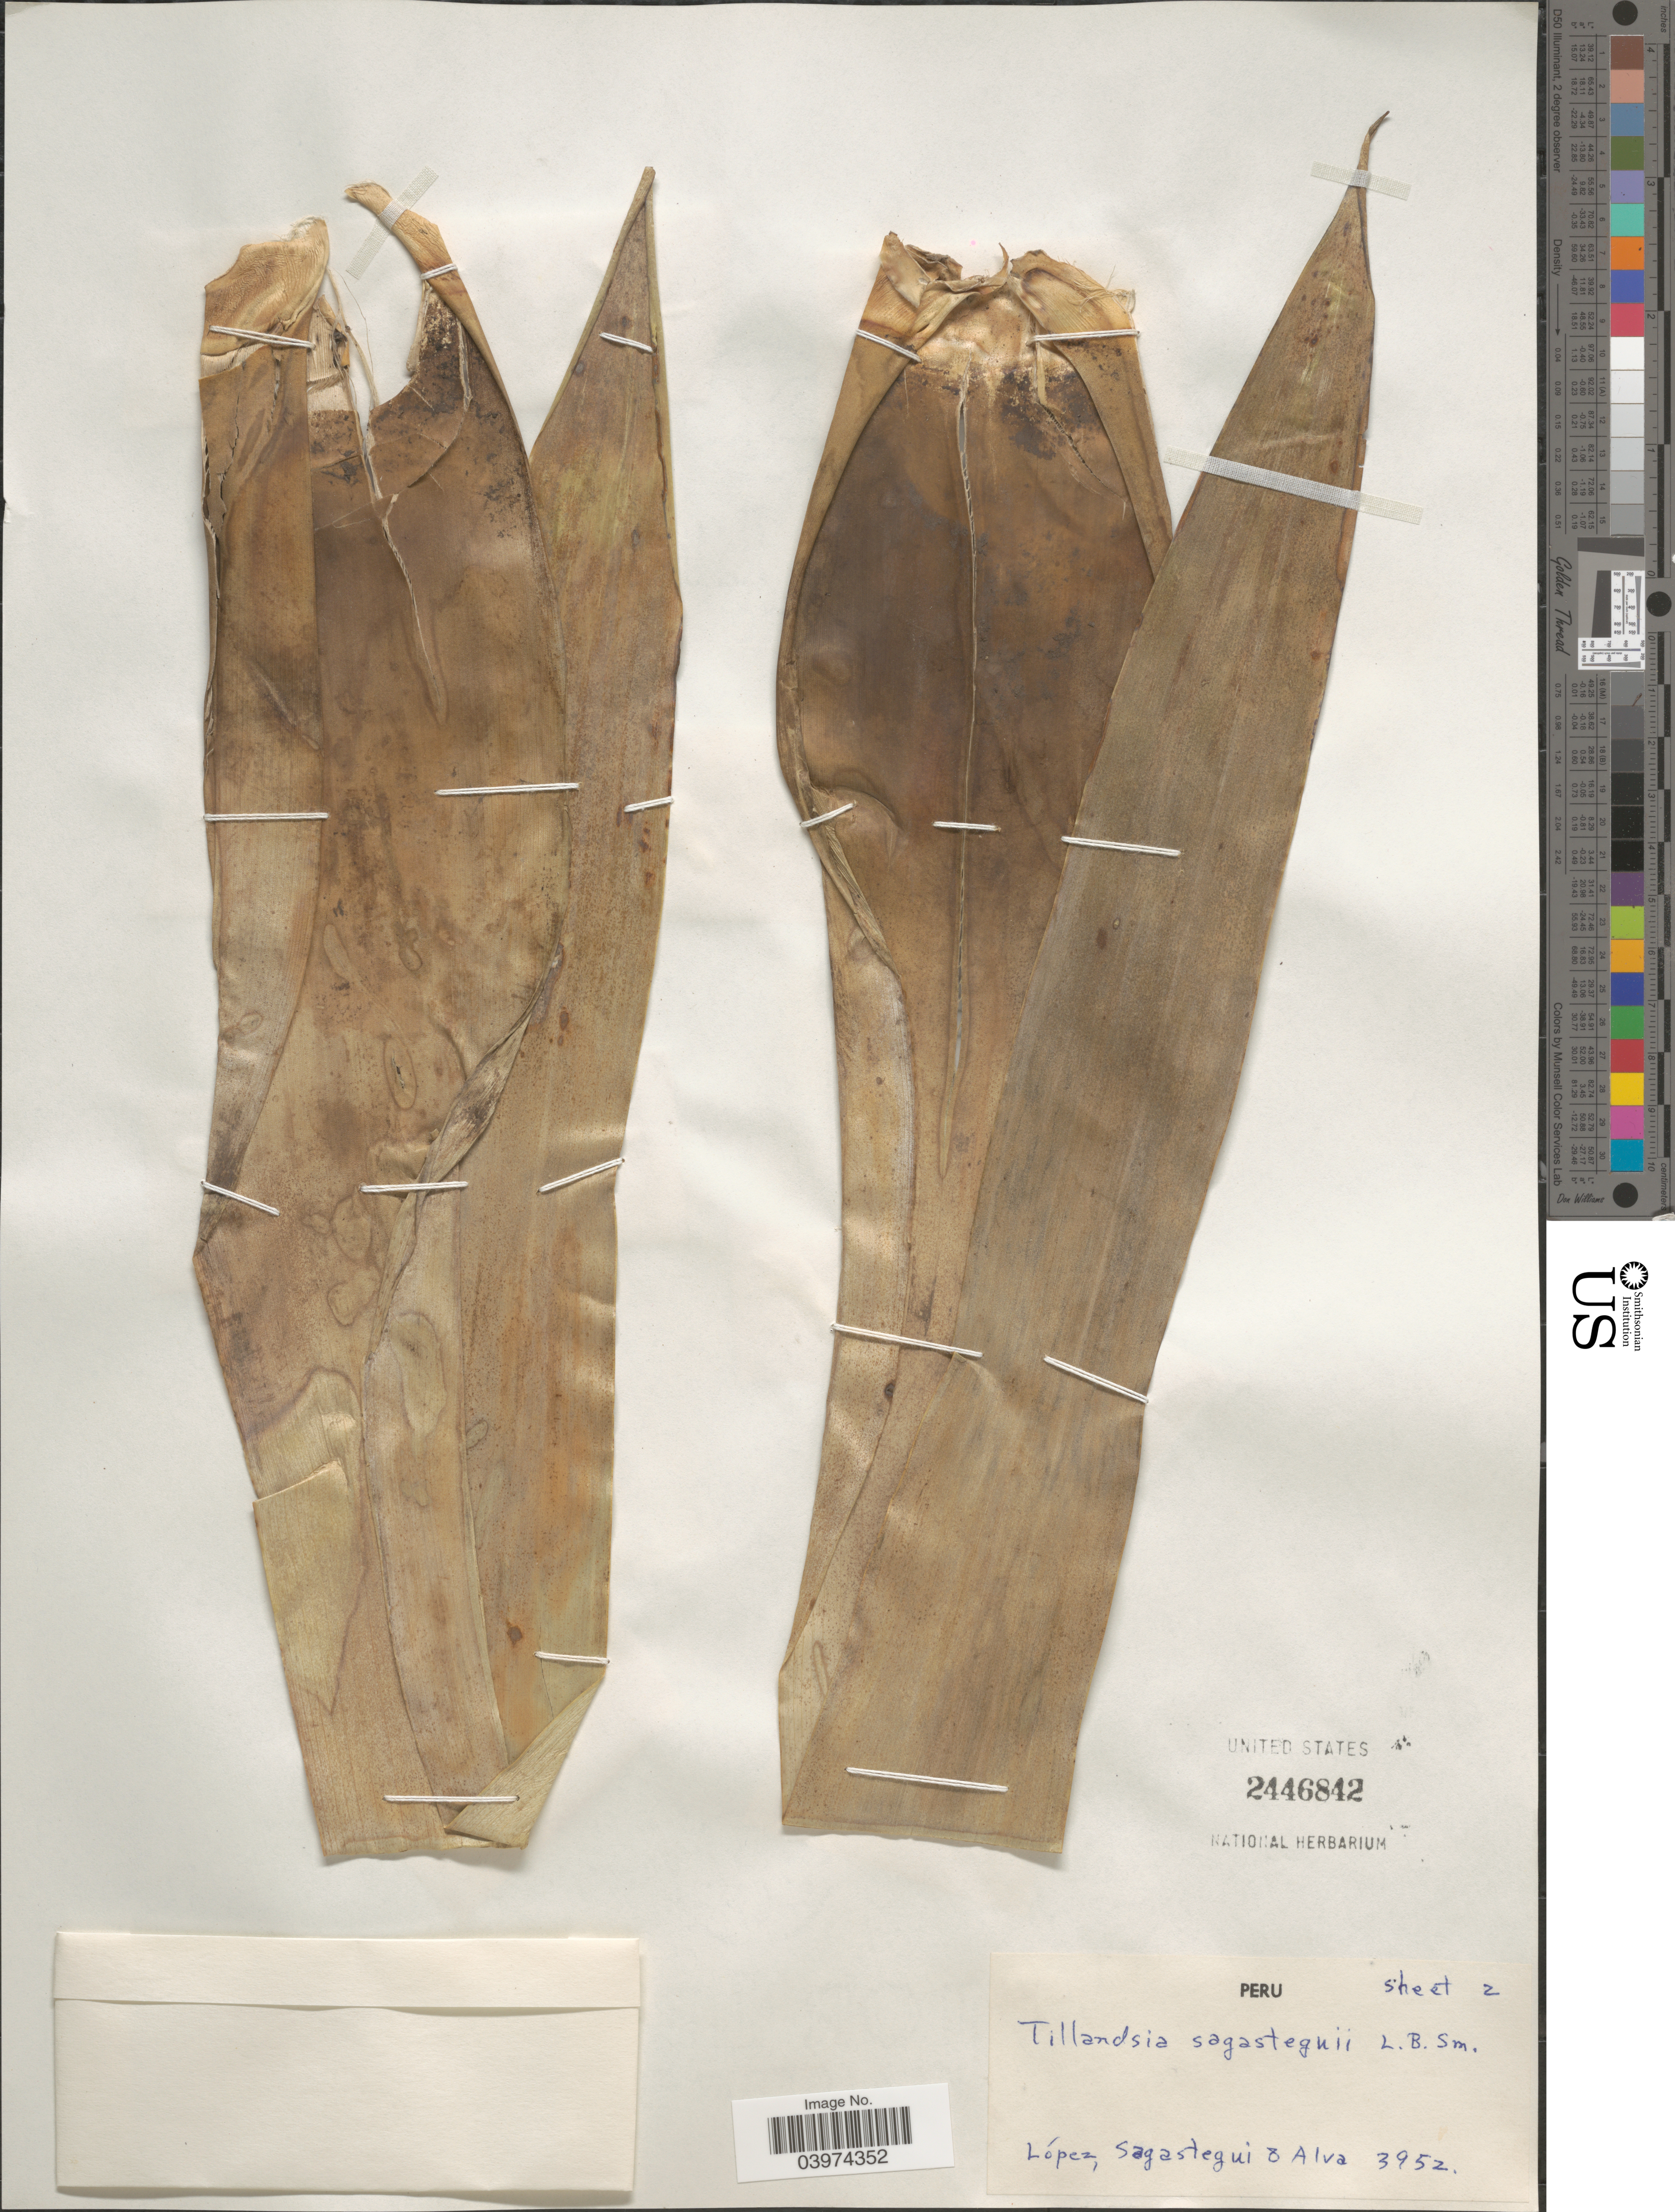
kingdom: Plantae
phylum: Tracheophyta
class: Liliopsida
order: Poales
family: Bromeliaceae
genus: Tillandsia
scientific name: Tillandsia sagasteguii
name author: L.B. Sm.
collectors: -. Lopez, Sagastegui & Alva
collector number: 3952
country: Peru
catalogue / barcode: US 2446842